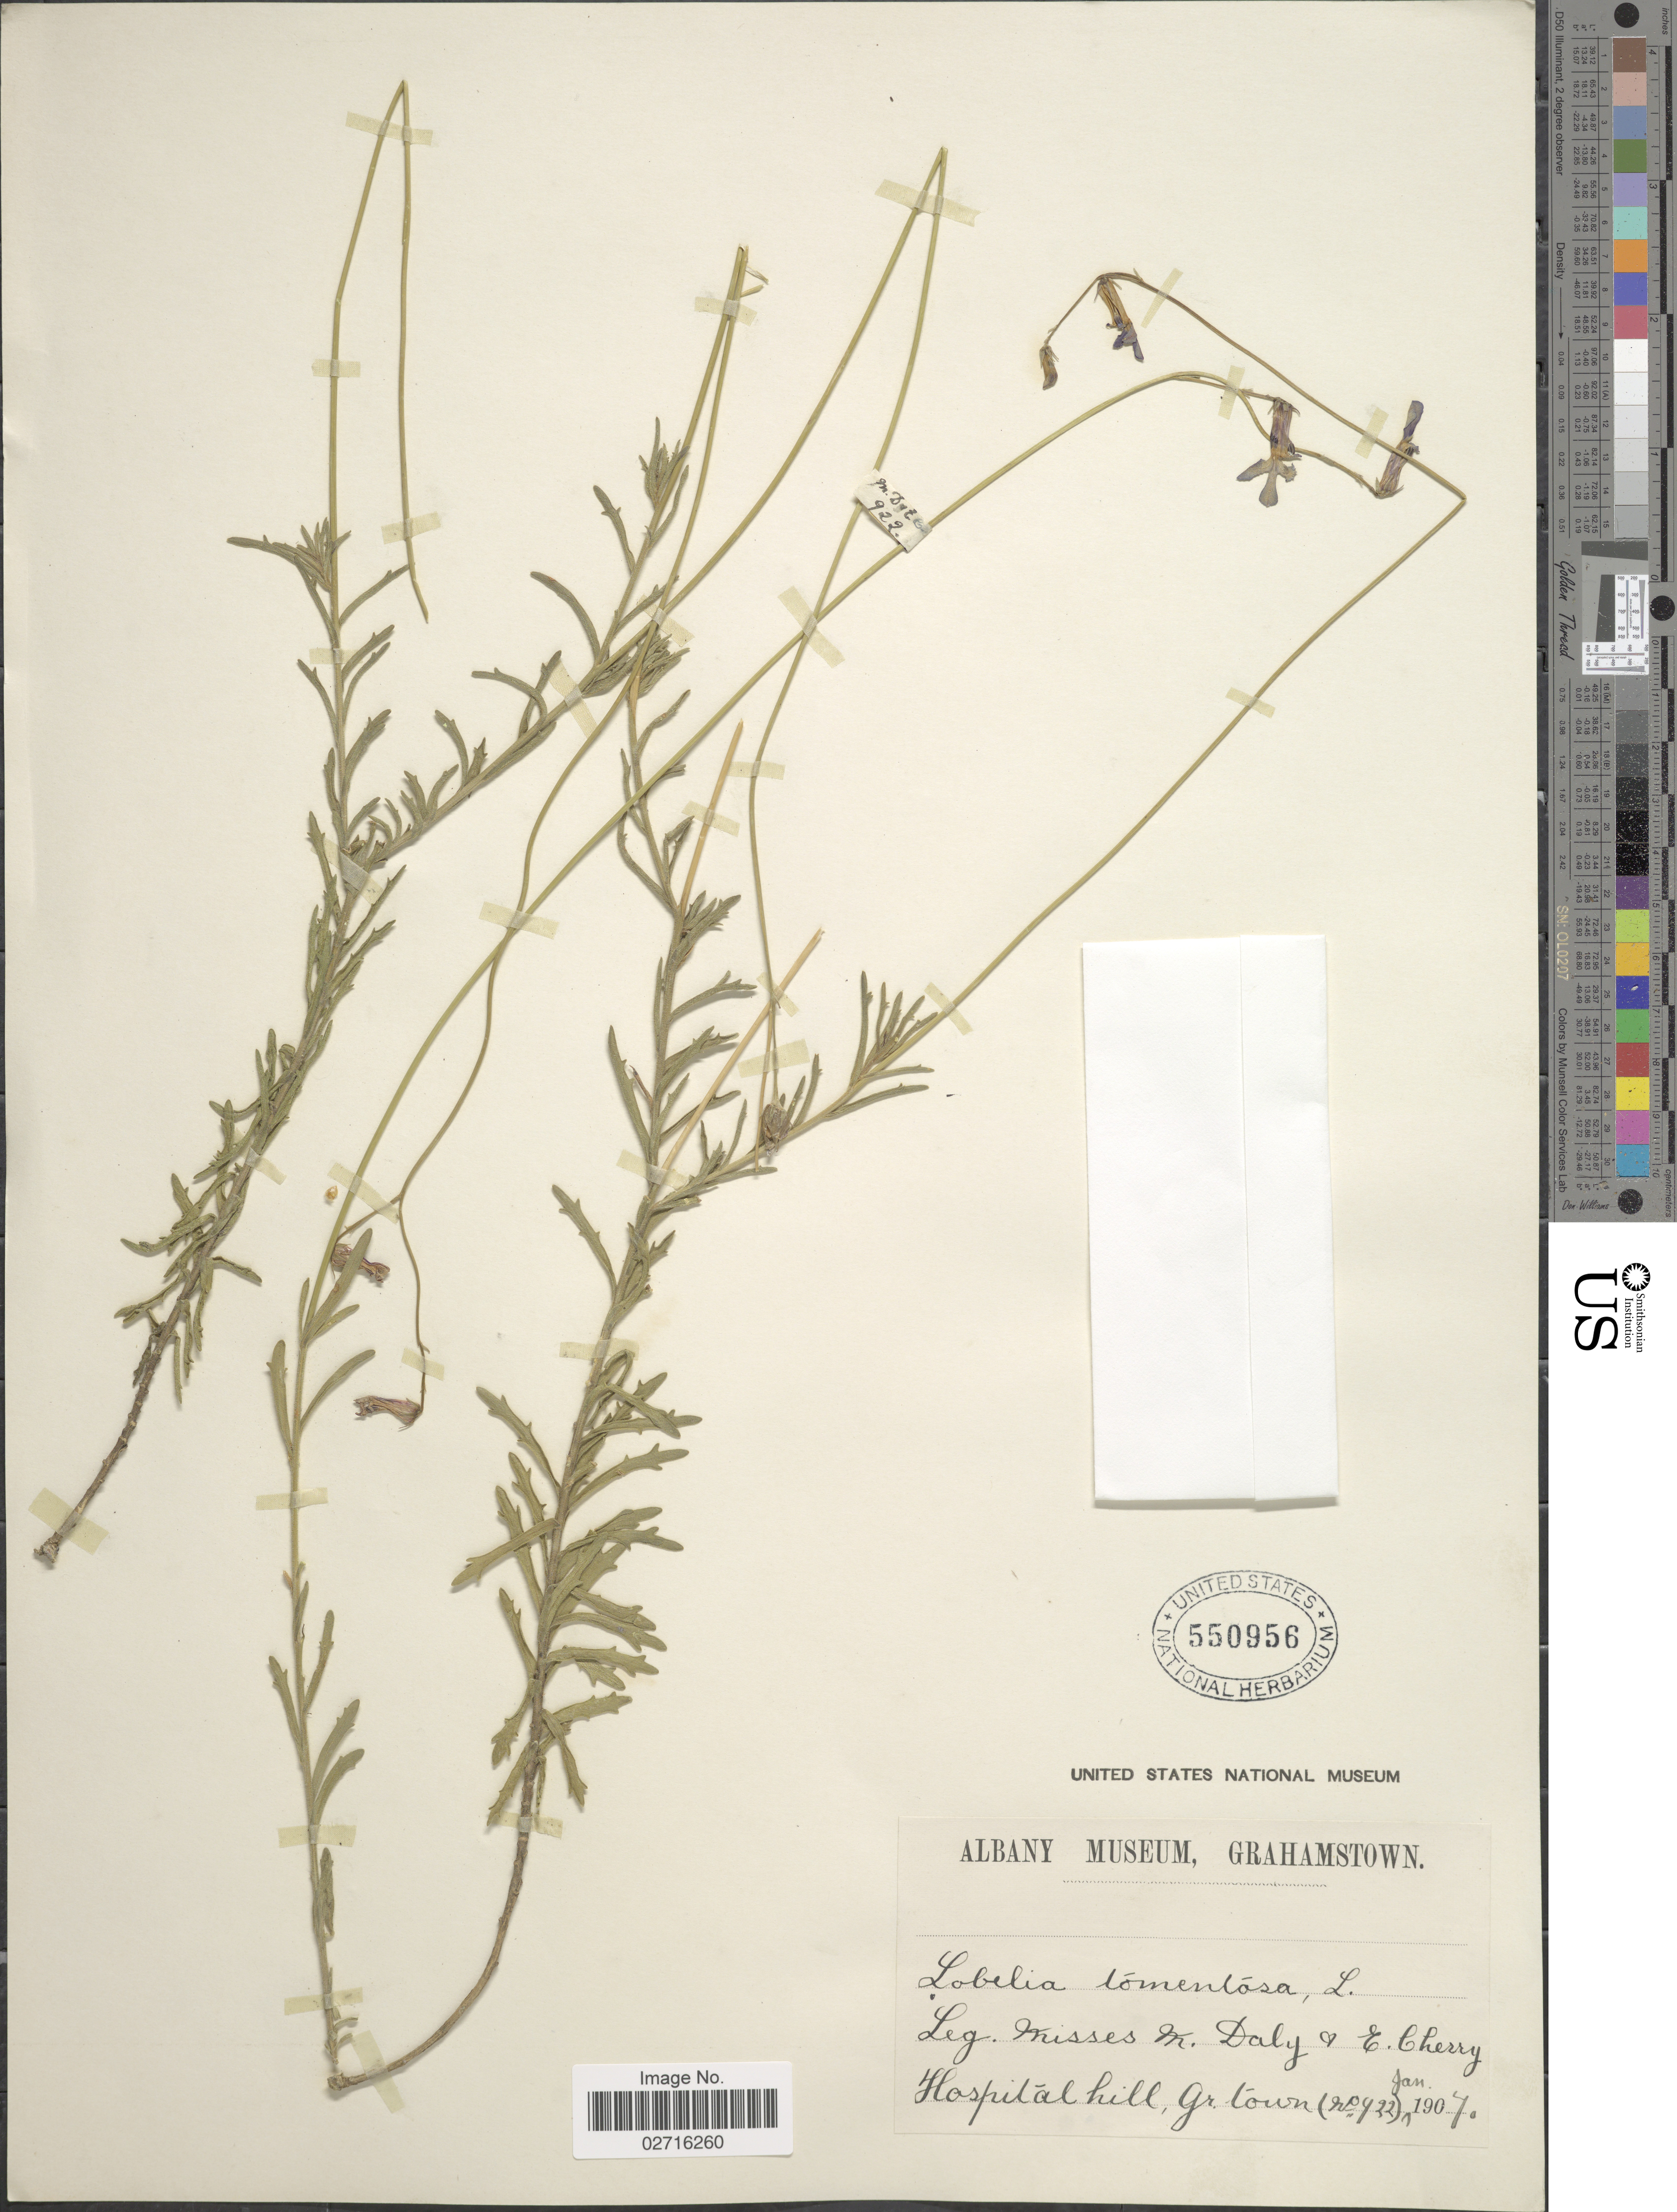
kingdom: Plantae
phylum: Tracheophyta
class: Magnoliopsida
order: Asterales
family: Campanulaceae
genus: Lobelia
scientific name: Lobelia tomentosa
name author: L. f.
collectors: M. Daly & E. Cherry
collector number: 422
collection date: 1907-01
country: South Africa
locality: Hospital hill, Grahamstown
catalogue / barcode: US 550956